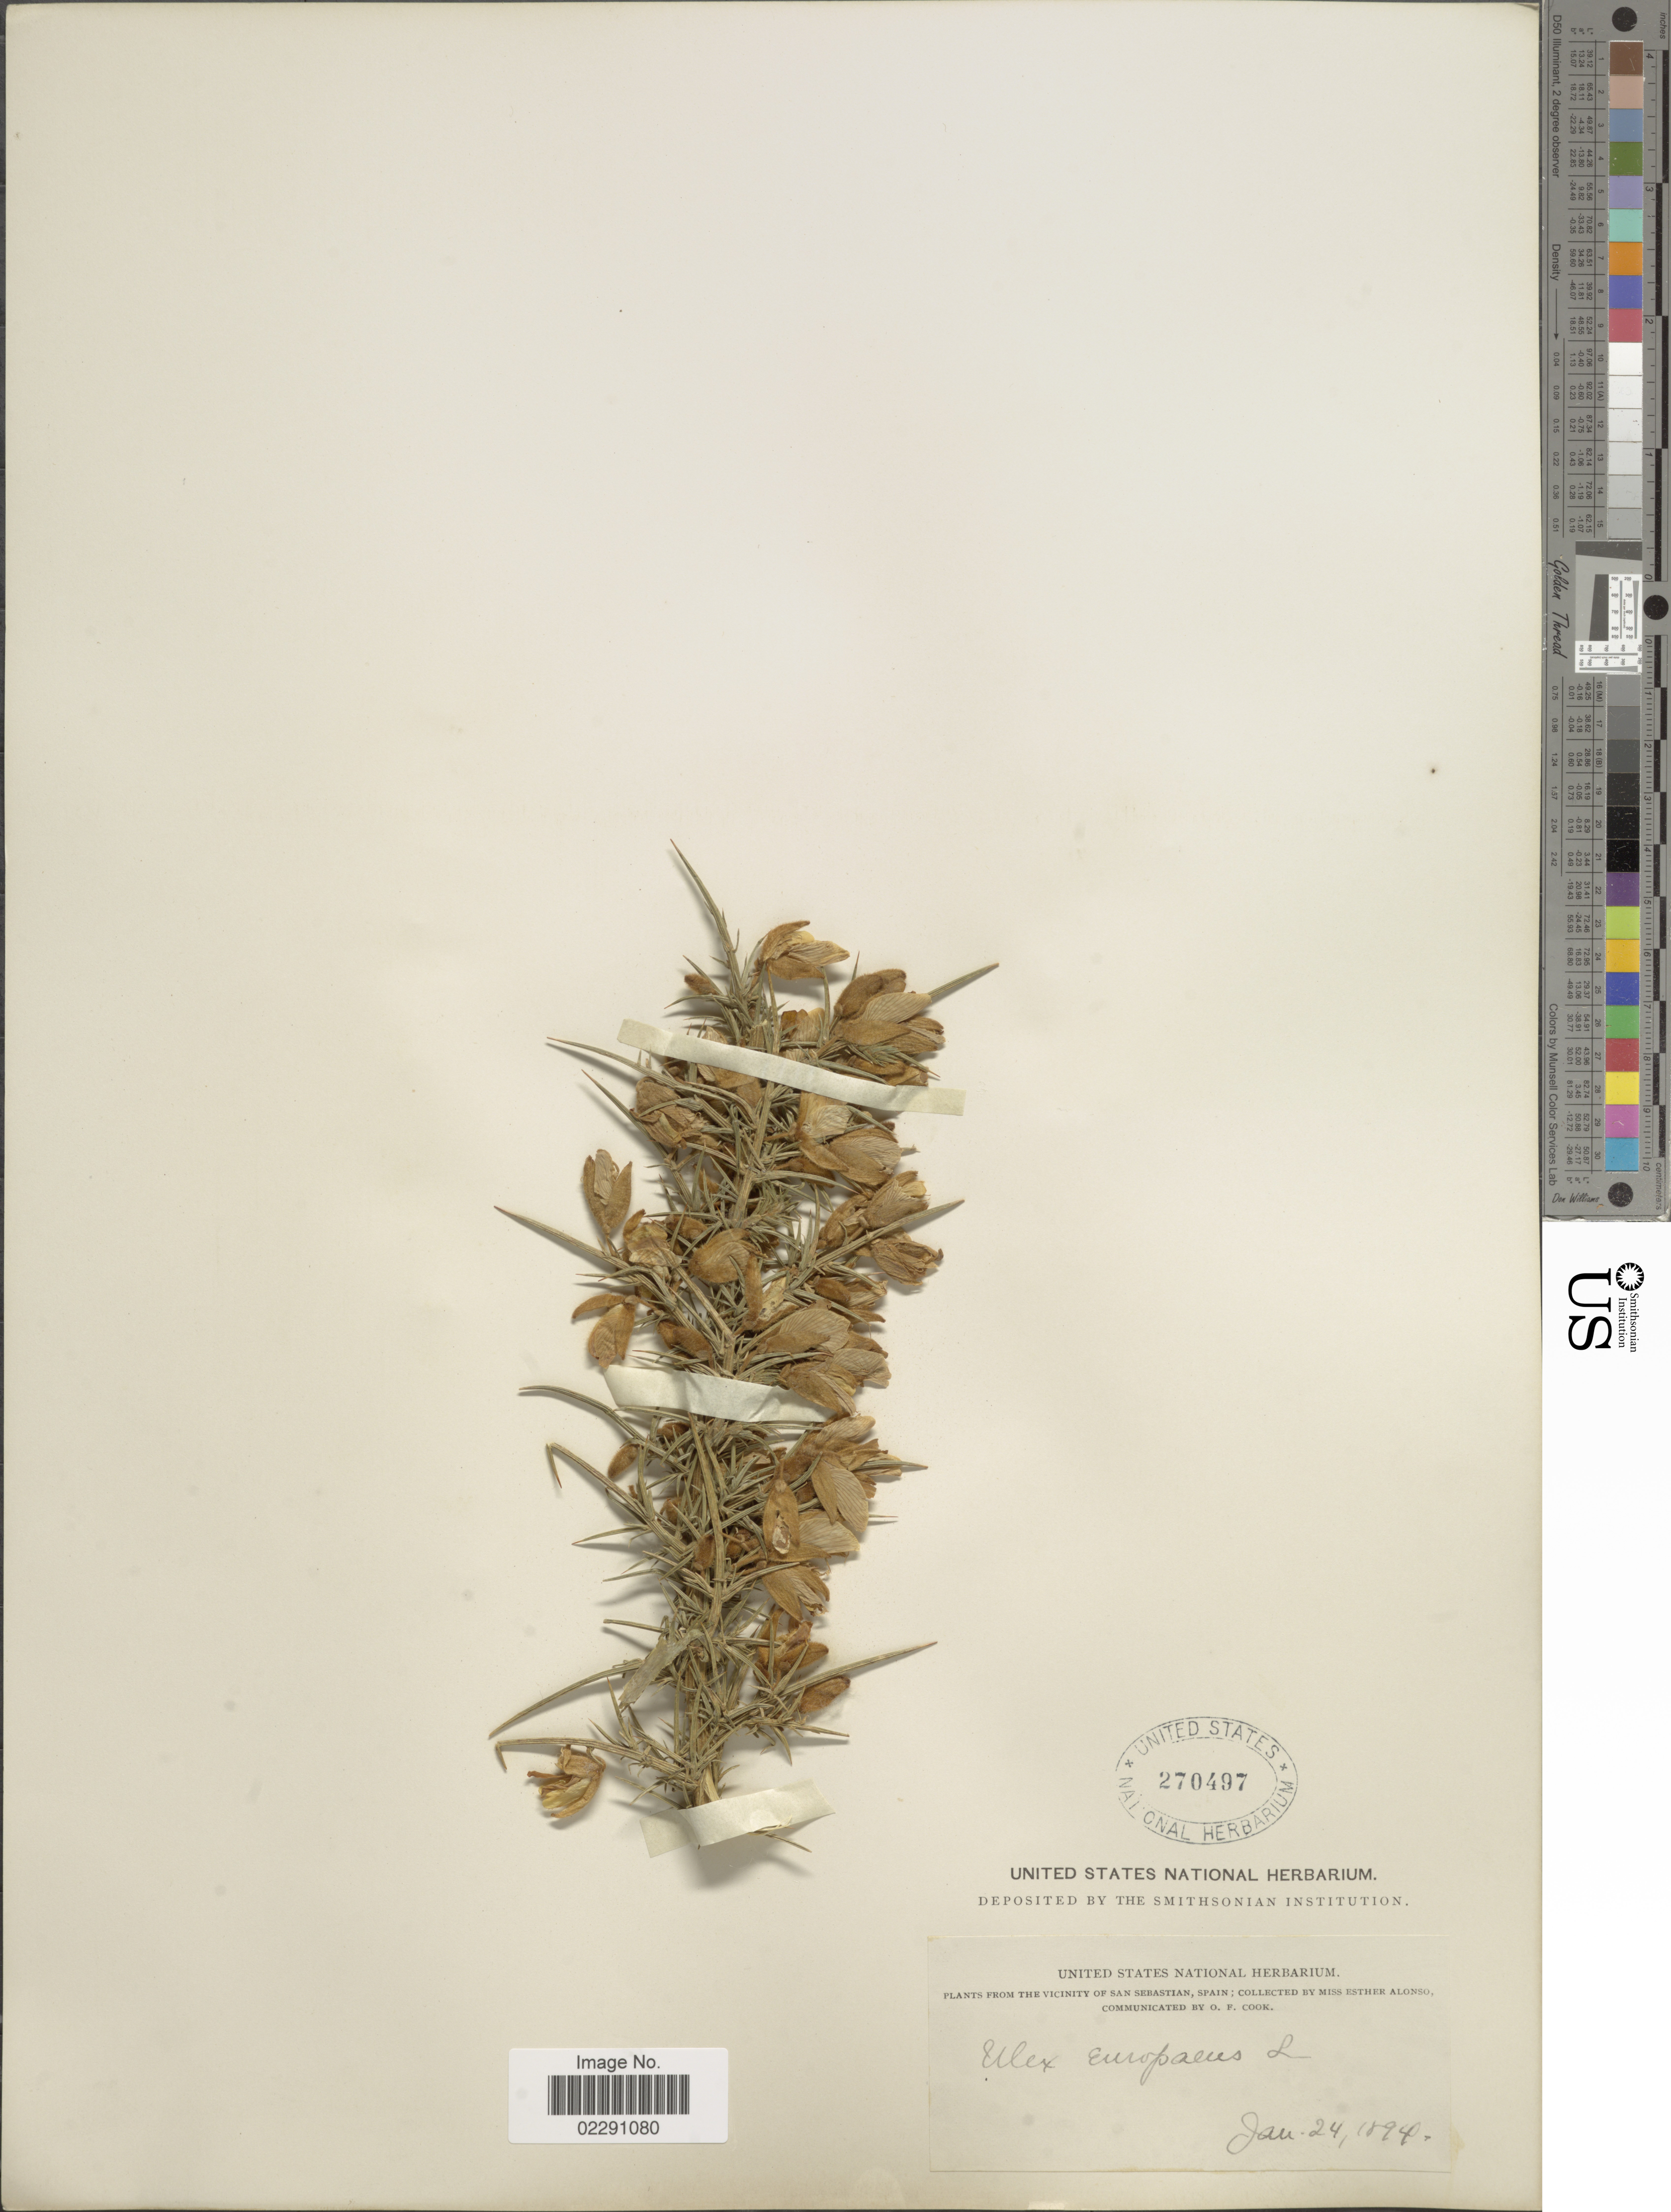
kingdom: Plantae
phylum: Tracheophyta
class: Magnoliopsida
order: Fabales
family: Fabaceae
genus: Ulex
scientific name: Ulex europaeus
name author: L.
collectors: U.S. National Herbarium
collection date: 1894-01-24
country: Spain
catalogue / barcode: US 270497